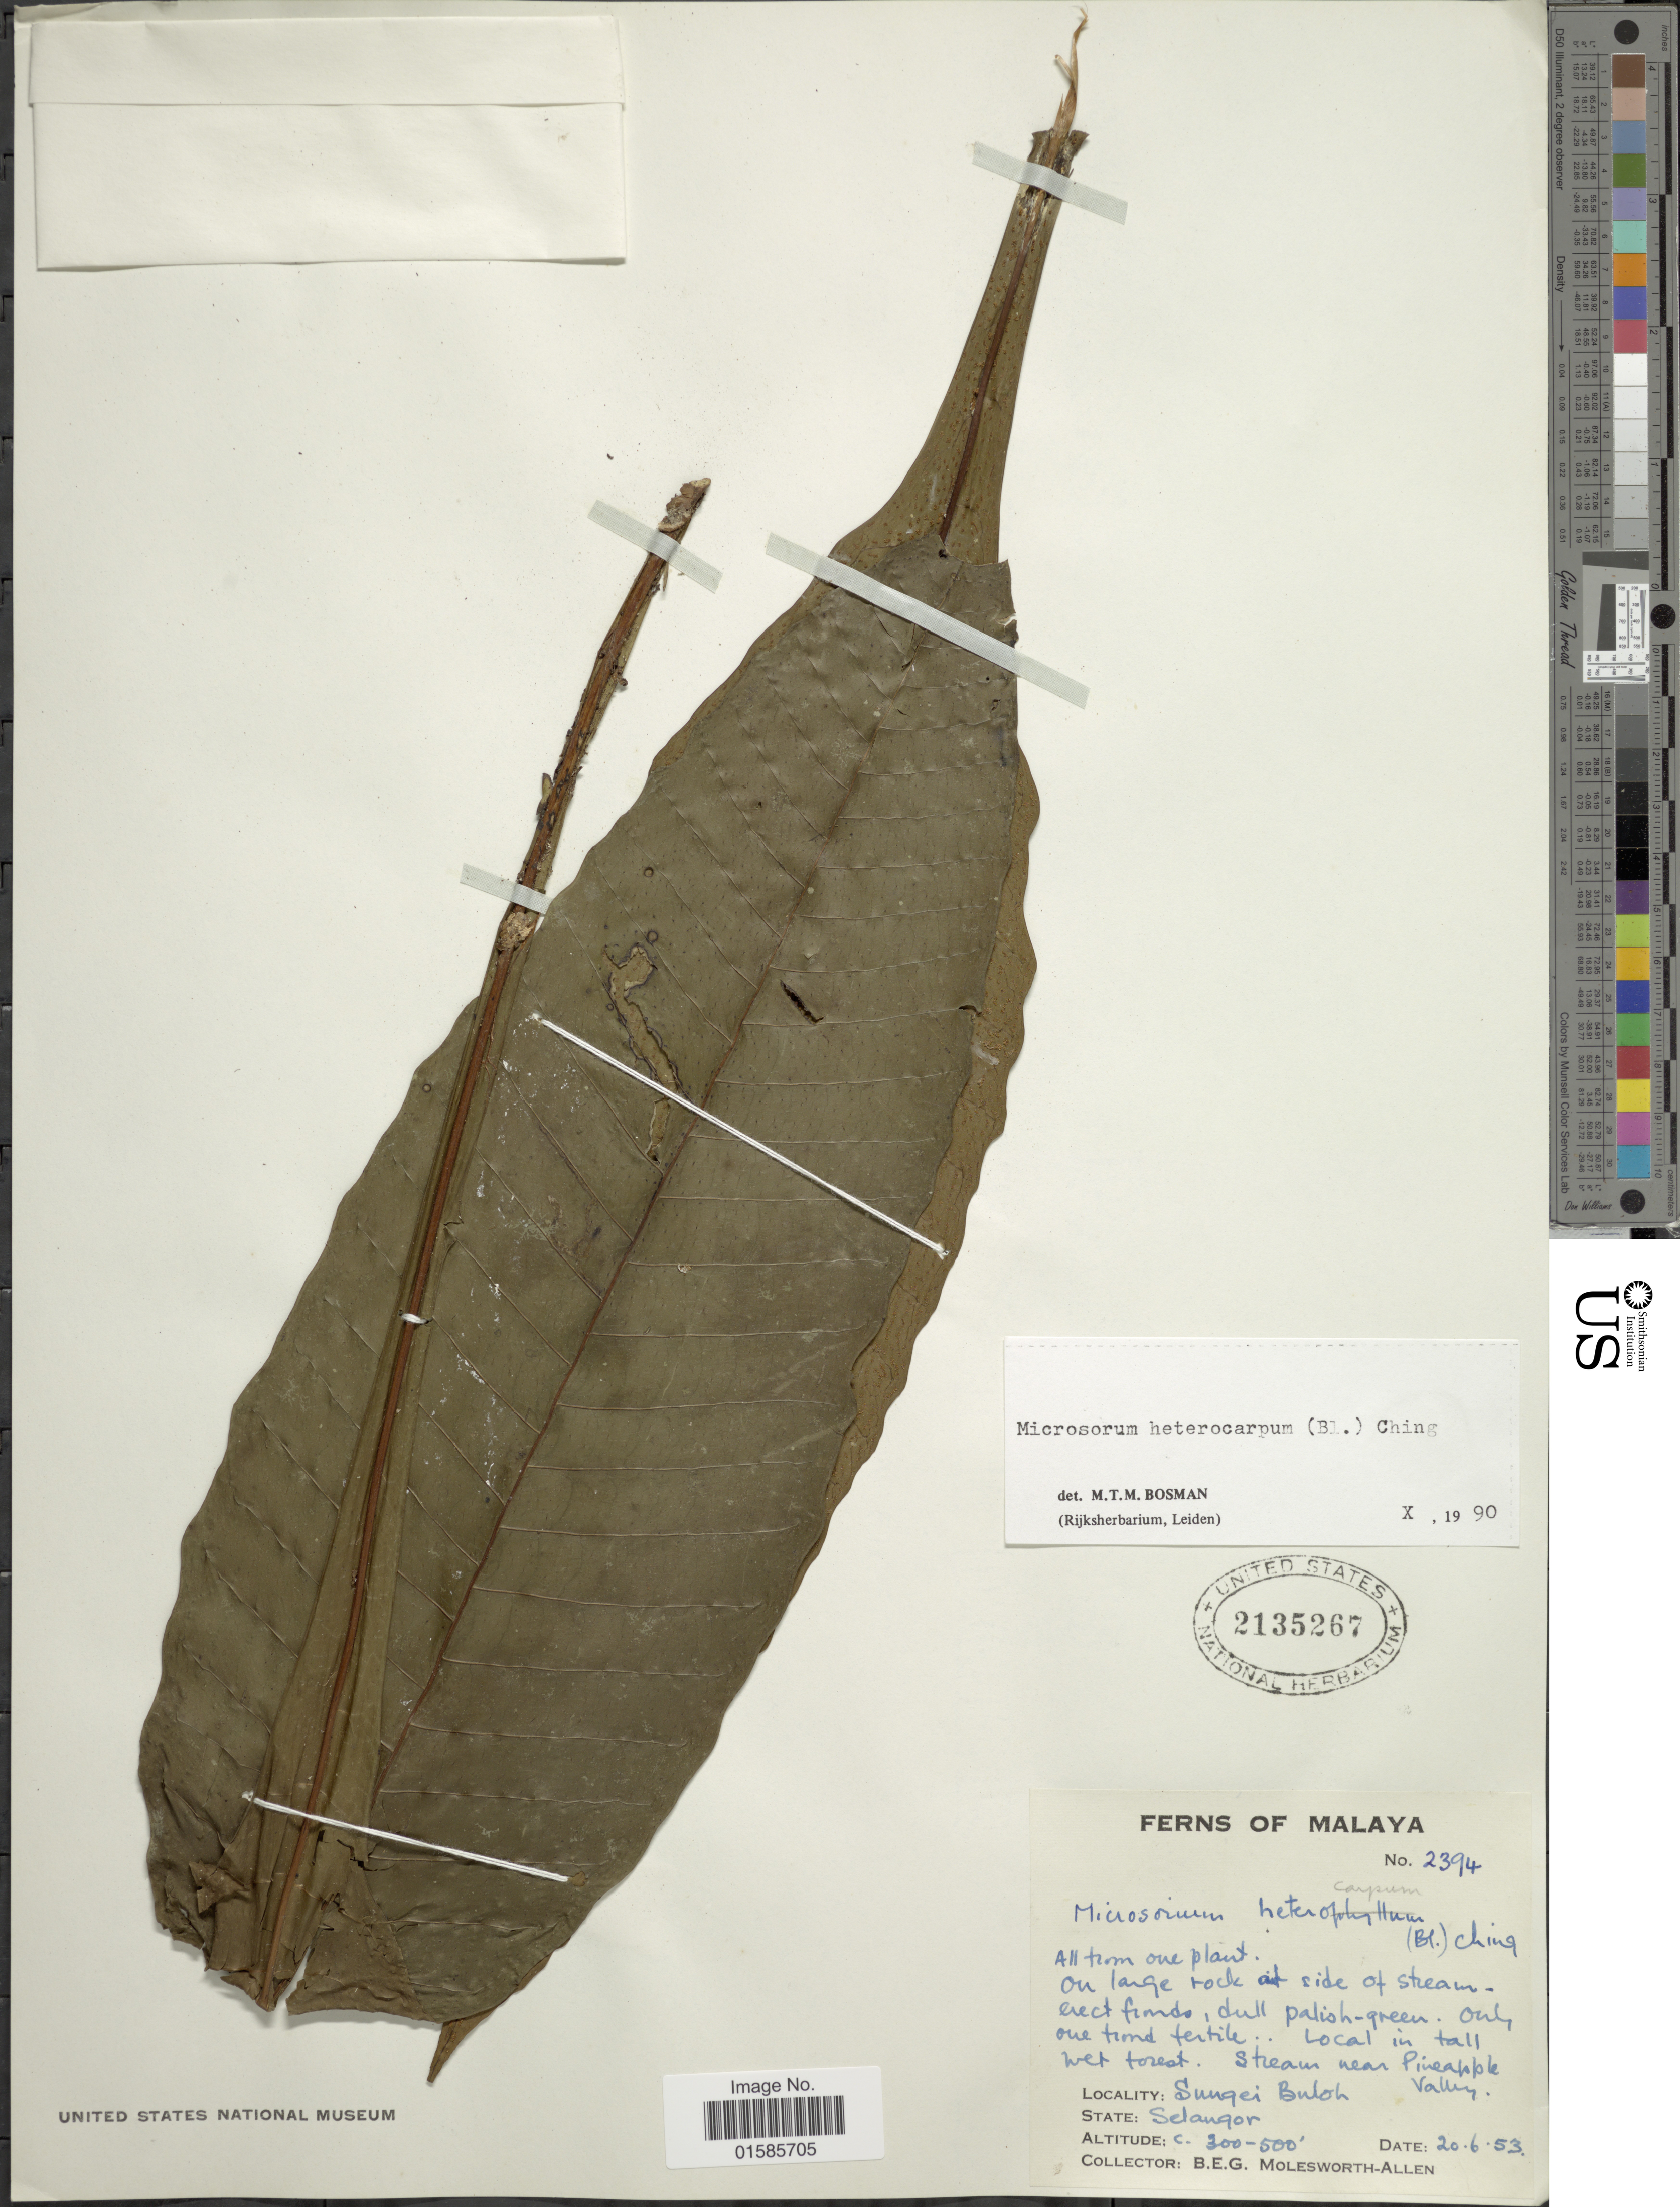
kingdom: Plantae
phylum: Tracheophyta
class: Polypodiopsida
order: Polypodiales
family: Polypodiaceae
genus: Microsorum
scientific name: Microsorum heterocarpum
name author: (Blume) Ching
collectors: B. E. G. Molesworth-Allen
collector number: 2394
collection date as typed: Transcribed d/m/y: 20/6/53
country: Malaysia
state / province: Selangor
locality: Stream near Pineapple Valley, Sungei Buloh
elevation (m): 91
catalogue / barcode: US 2135267